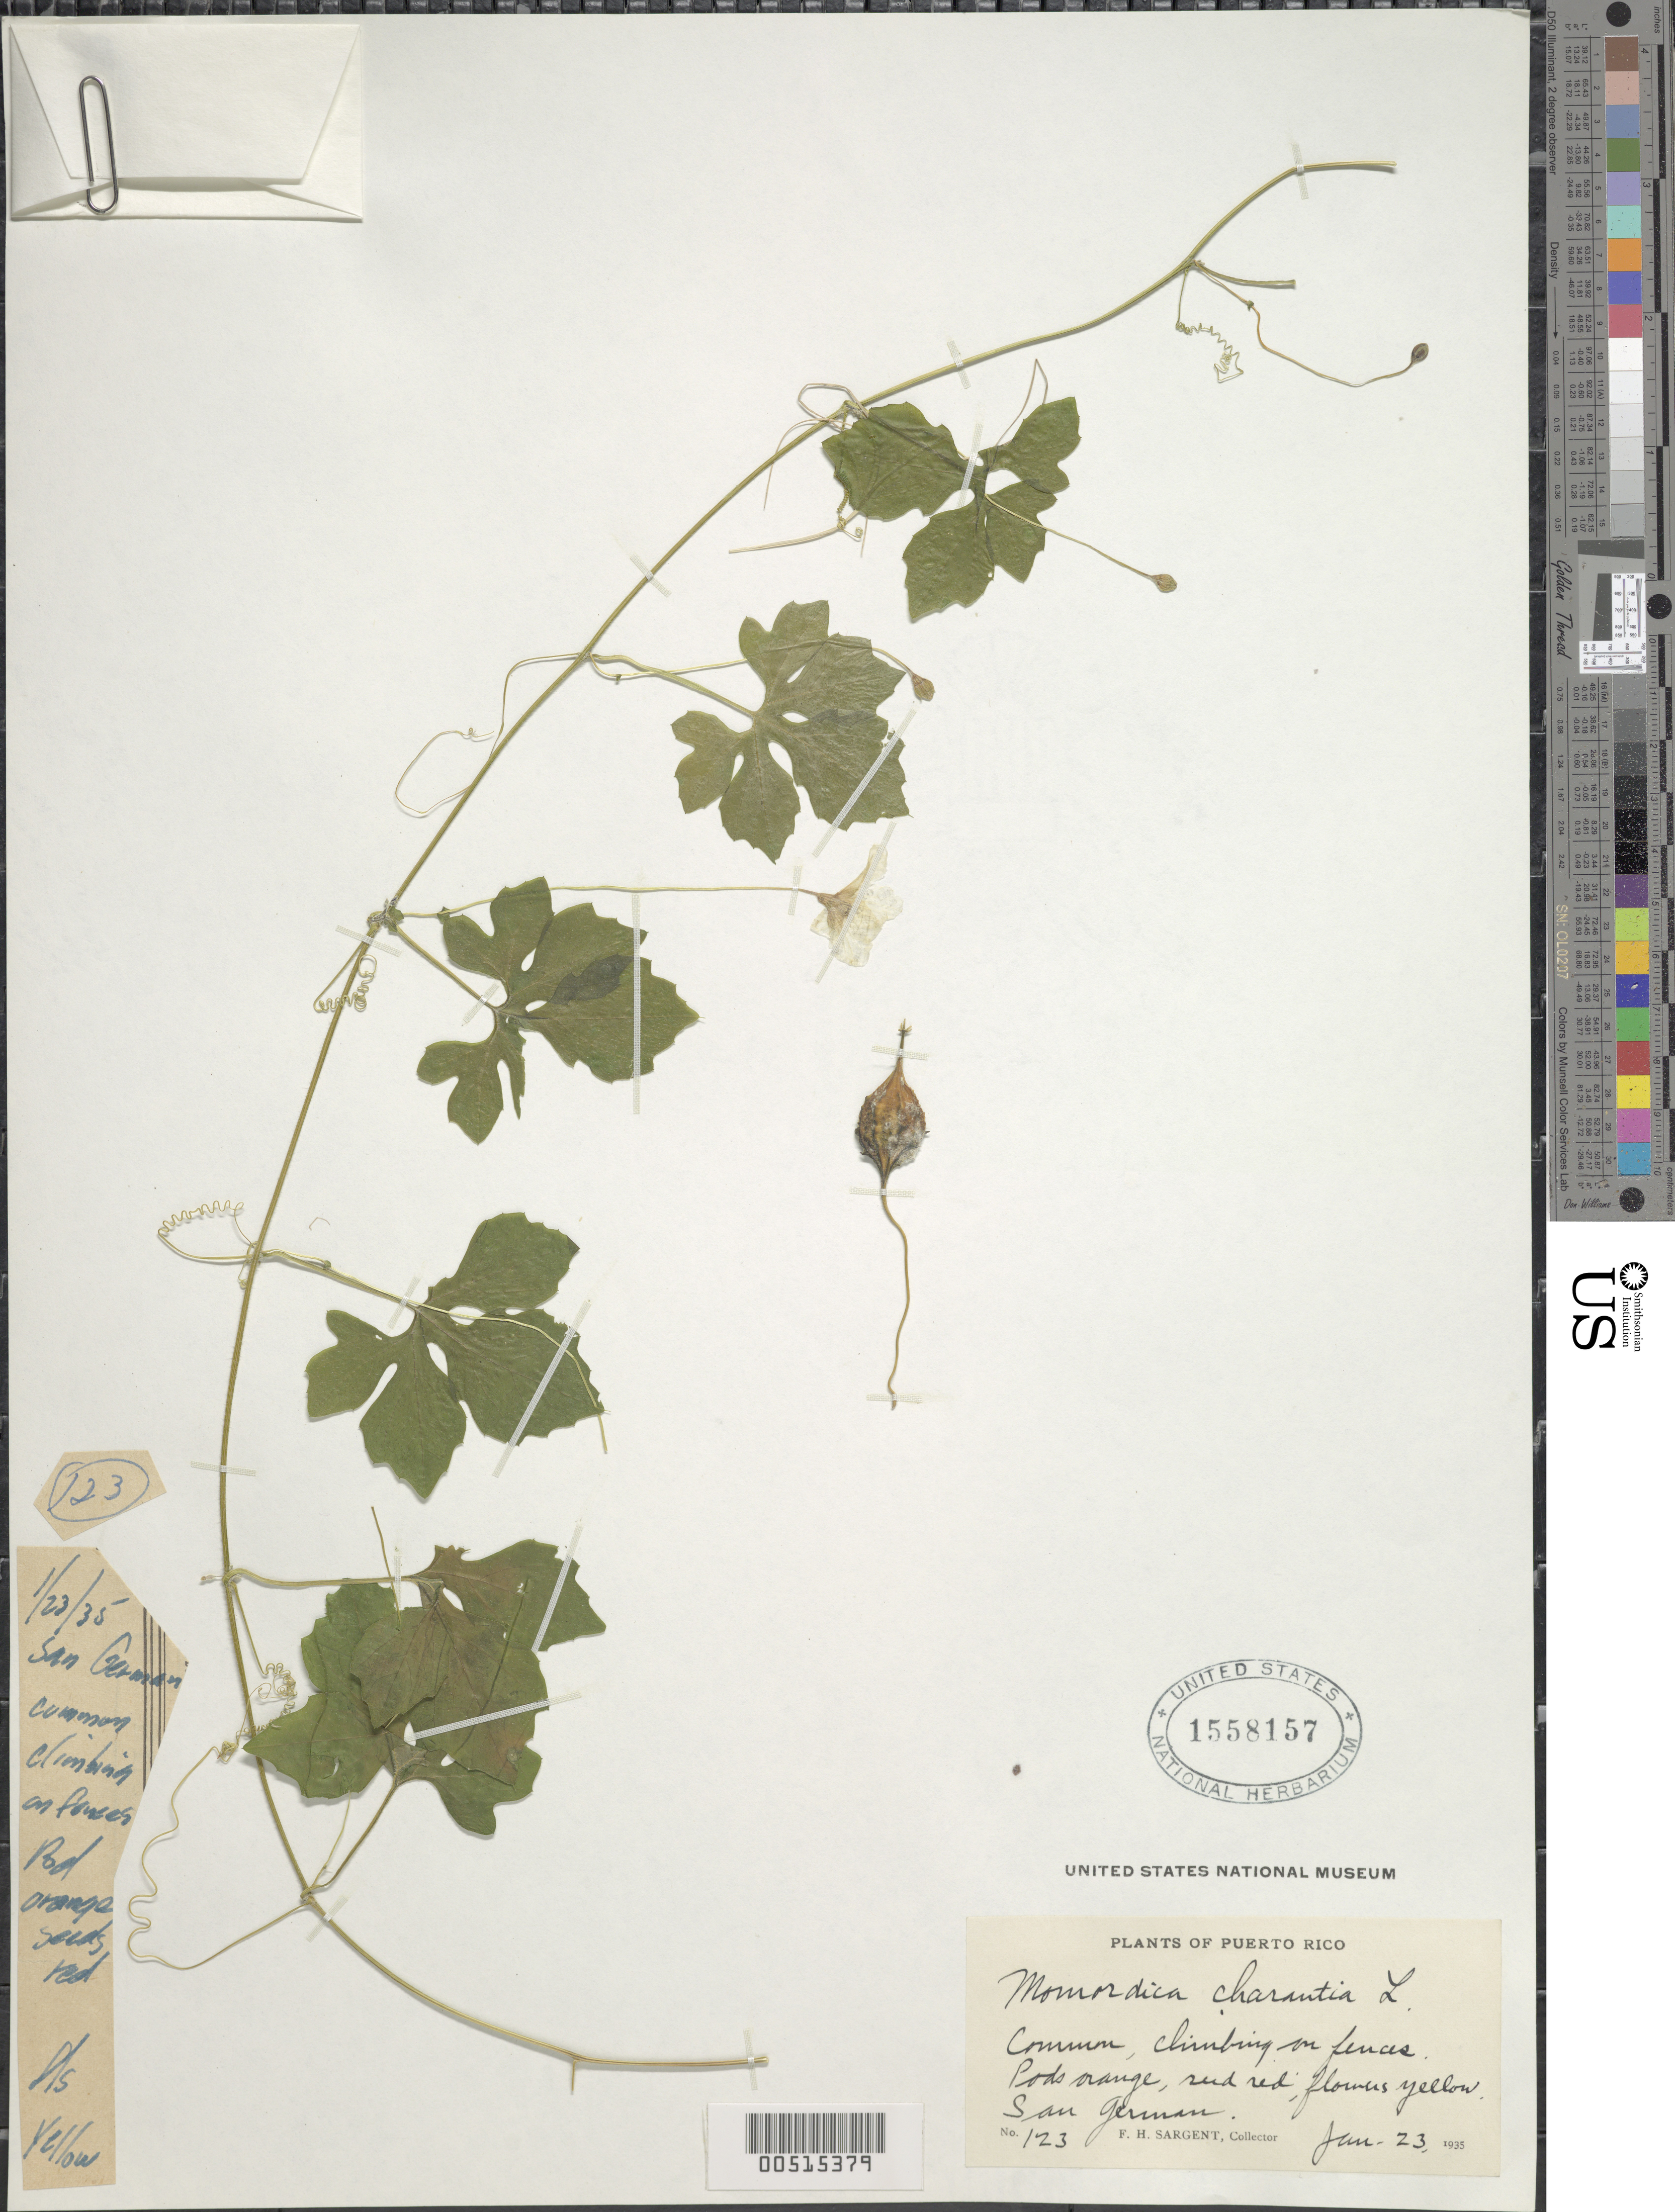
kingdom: Plantae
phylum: Tracheophyta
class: Magnoliopsida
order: Cucurbitales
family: Cucurbitaceae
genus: Momordica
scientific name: Momordica charantia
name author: L.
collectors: F. H. Sargent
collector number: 123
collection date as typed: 23 Jun 1935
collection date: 1935-06-23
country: Puerto Rico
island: Greater Antilles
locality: San German. Climbing on fences.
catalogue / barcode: US 1558157